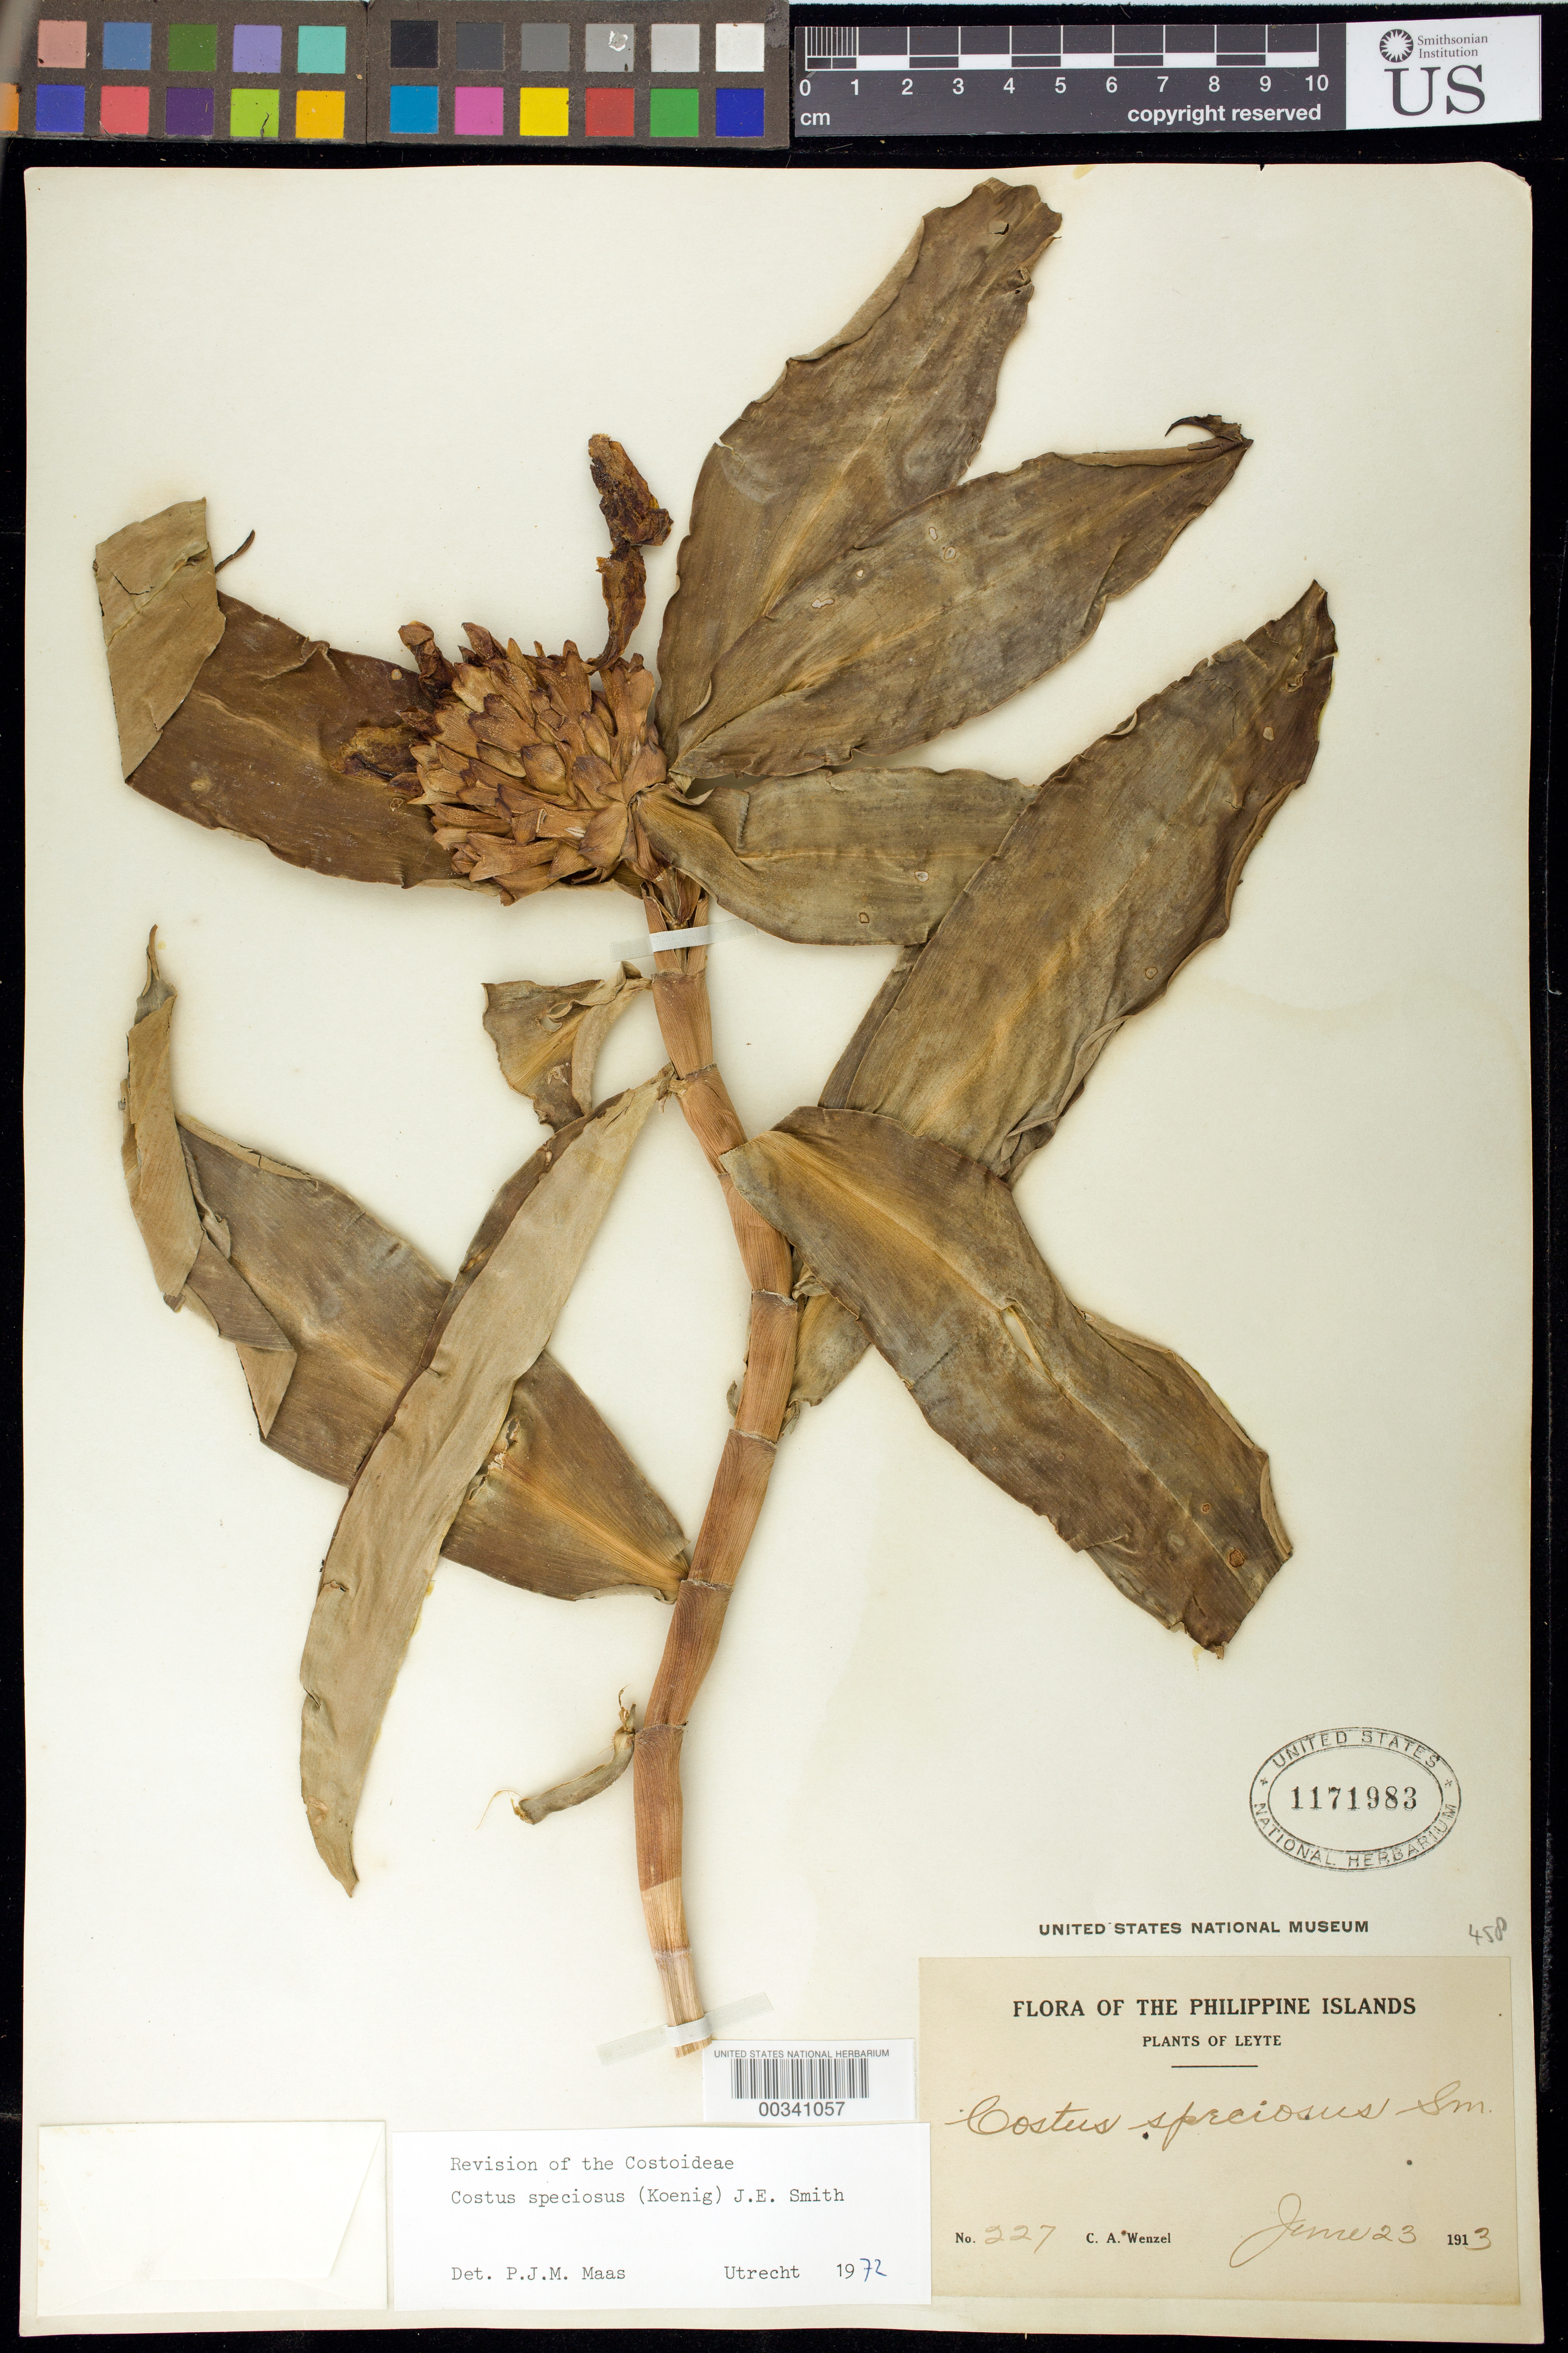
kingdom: Plantae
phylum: Tracheophyta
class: Liliopsida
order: Zingiberales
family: Costaceae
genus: Hellenia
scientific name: Hellenia speciosa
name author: (J. Koenig) S.R. Dutta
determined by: (US) Smithsonian Institution - National Museum of Natural History - Department of Botany (UNITED STATES)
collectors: C. Wenzel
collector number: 227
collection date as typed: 23 Jun 1913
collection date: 1913-06-23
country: Philippines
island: Leyte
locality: Leyte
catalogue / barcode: US 1171983